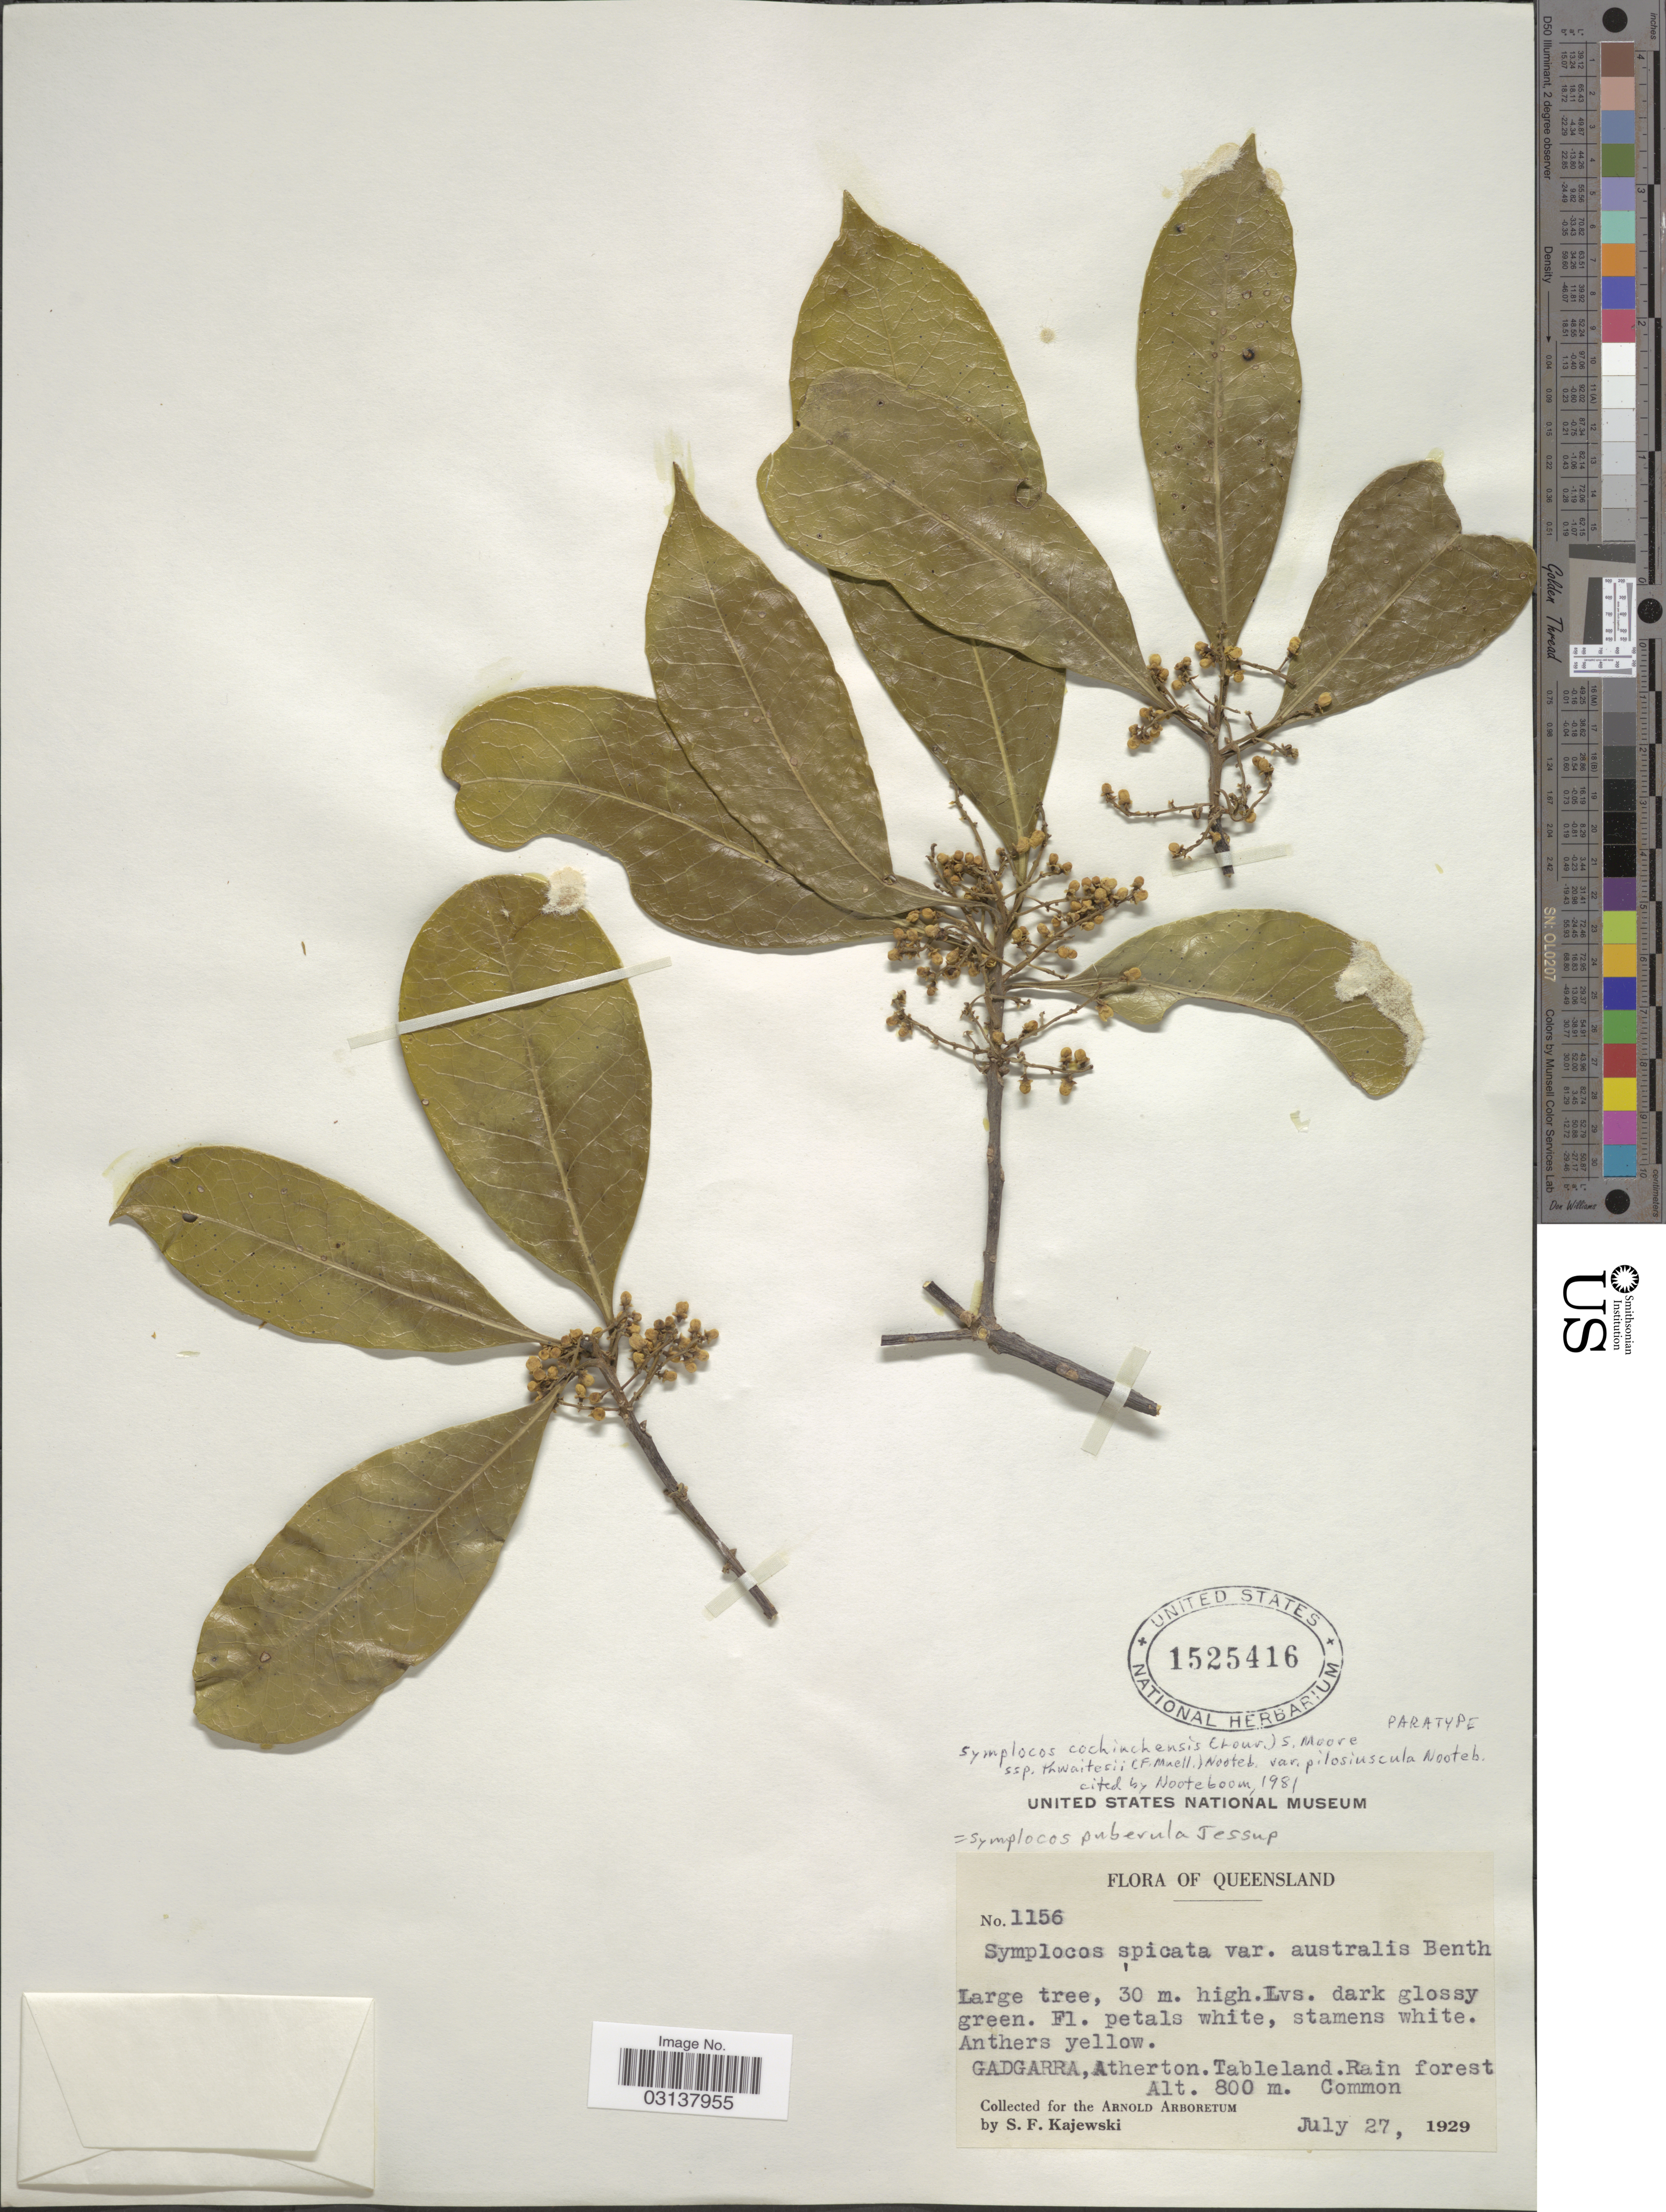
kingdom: Plantae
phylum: Tracheophyta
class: Magnoliopsida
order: Ericales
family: Symplocaceae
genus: Symplocos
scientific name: Symplocos puberula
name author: Jessup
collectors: S. Kajewski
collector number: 1156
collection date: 1929-07-27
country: Australia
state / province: Queensland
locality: Gadgarra, Atherton. Tableland. Rain forest.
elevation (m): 800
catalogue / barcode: US 1525416